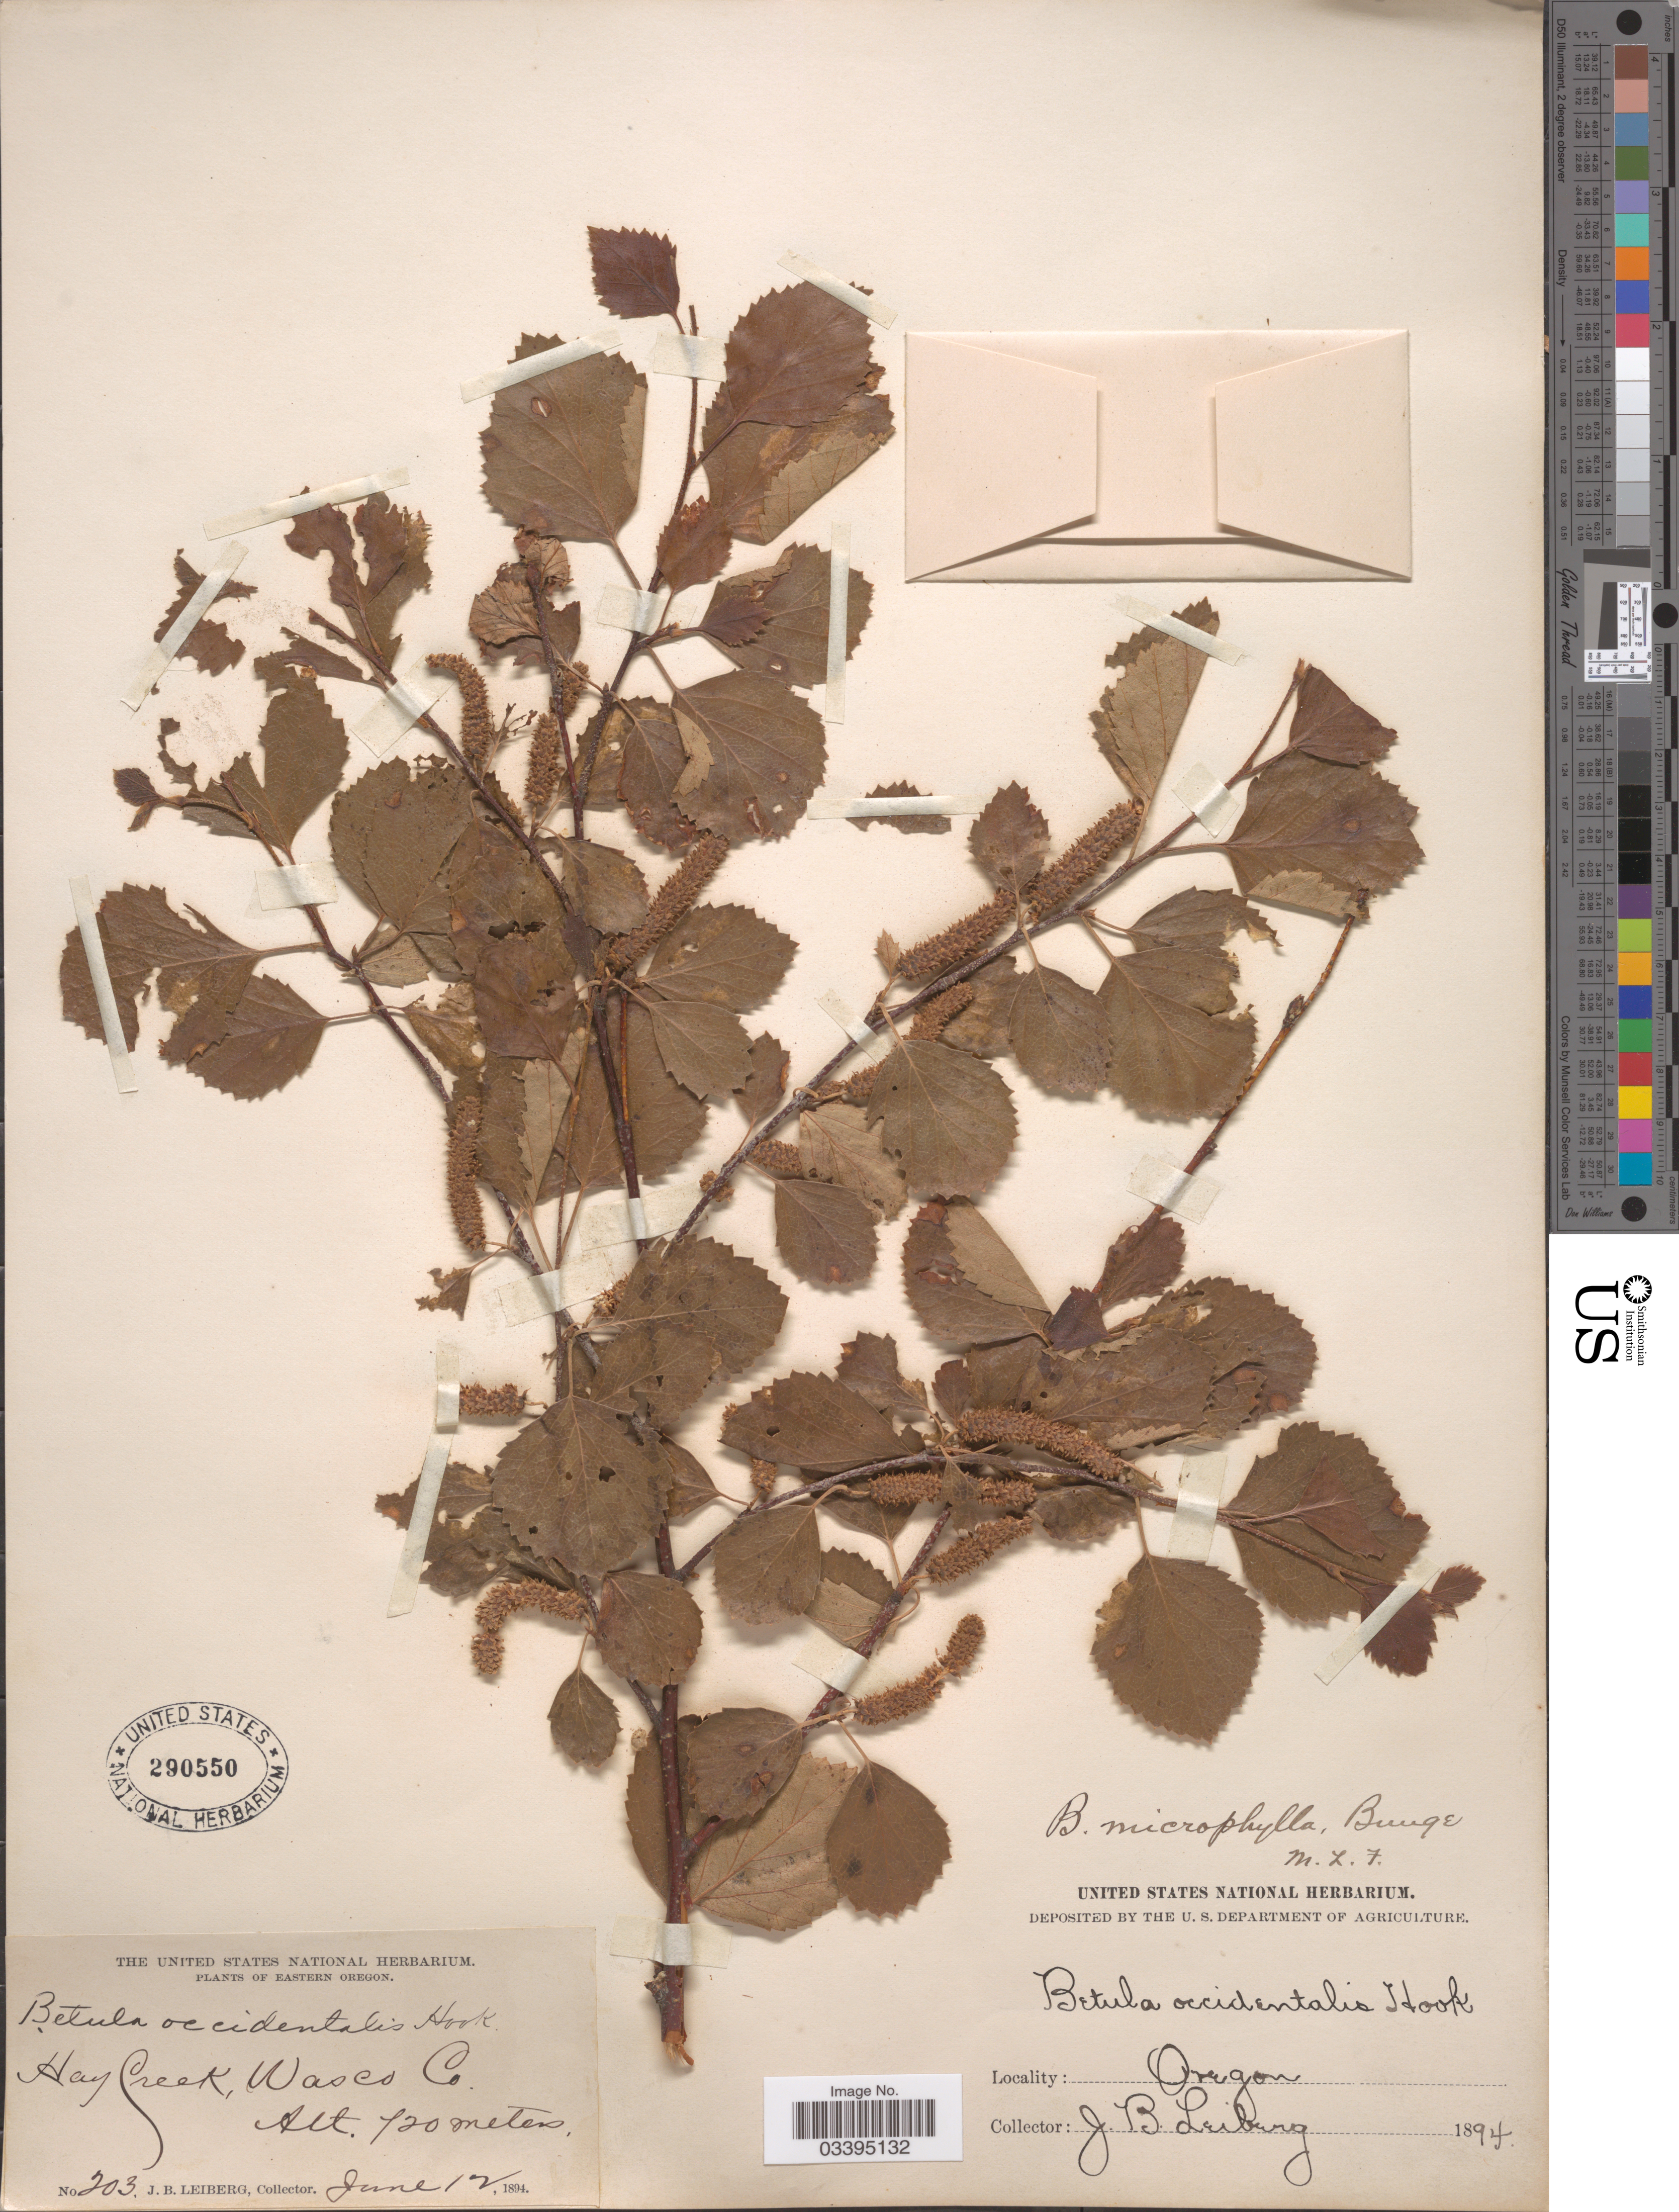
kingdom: Plantae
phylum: Tracheophyta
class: Magnoliopsida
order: Fagales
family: Betulaceae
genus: Betula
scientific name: Betula fontinalis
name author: Sarg.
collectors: J. B. Leiberg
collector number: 203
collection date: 1894-06-12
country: United States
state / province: Oregon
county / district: Wasco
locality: Eastern Oregon. Hay Creek, Wasco Co.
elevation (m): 720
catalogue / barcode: US 290550